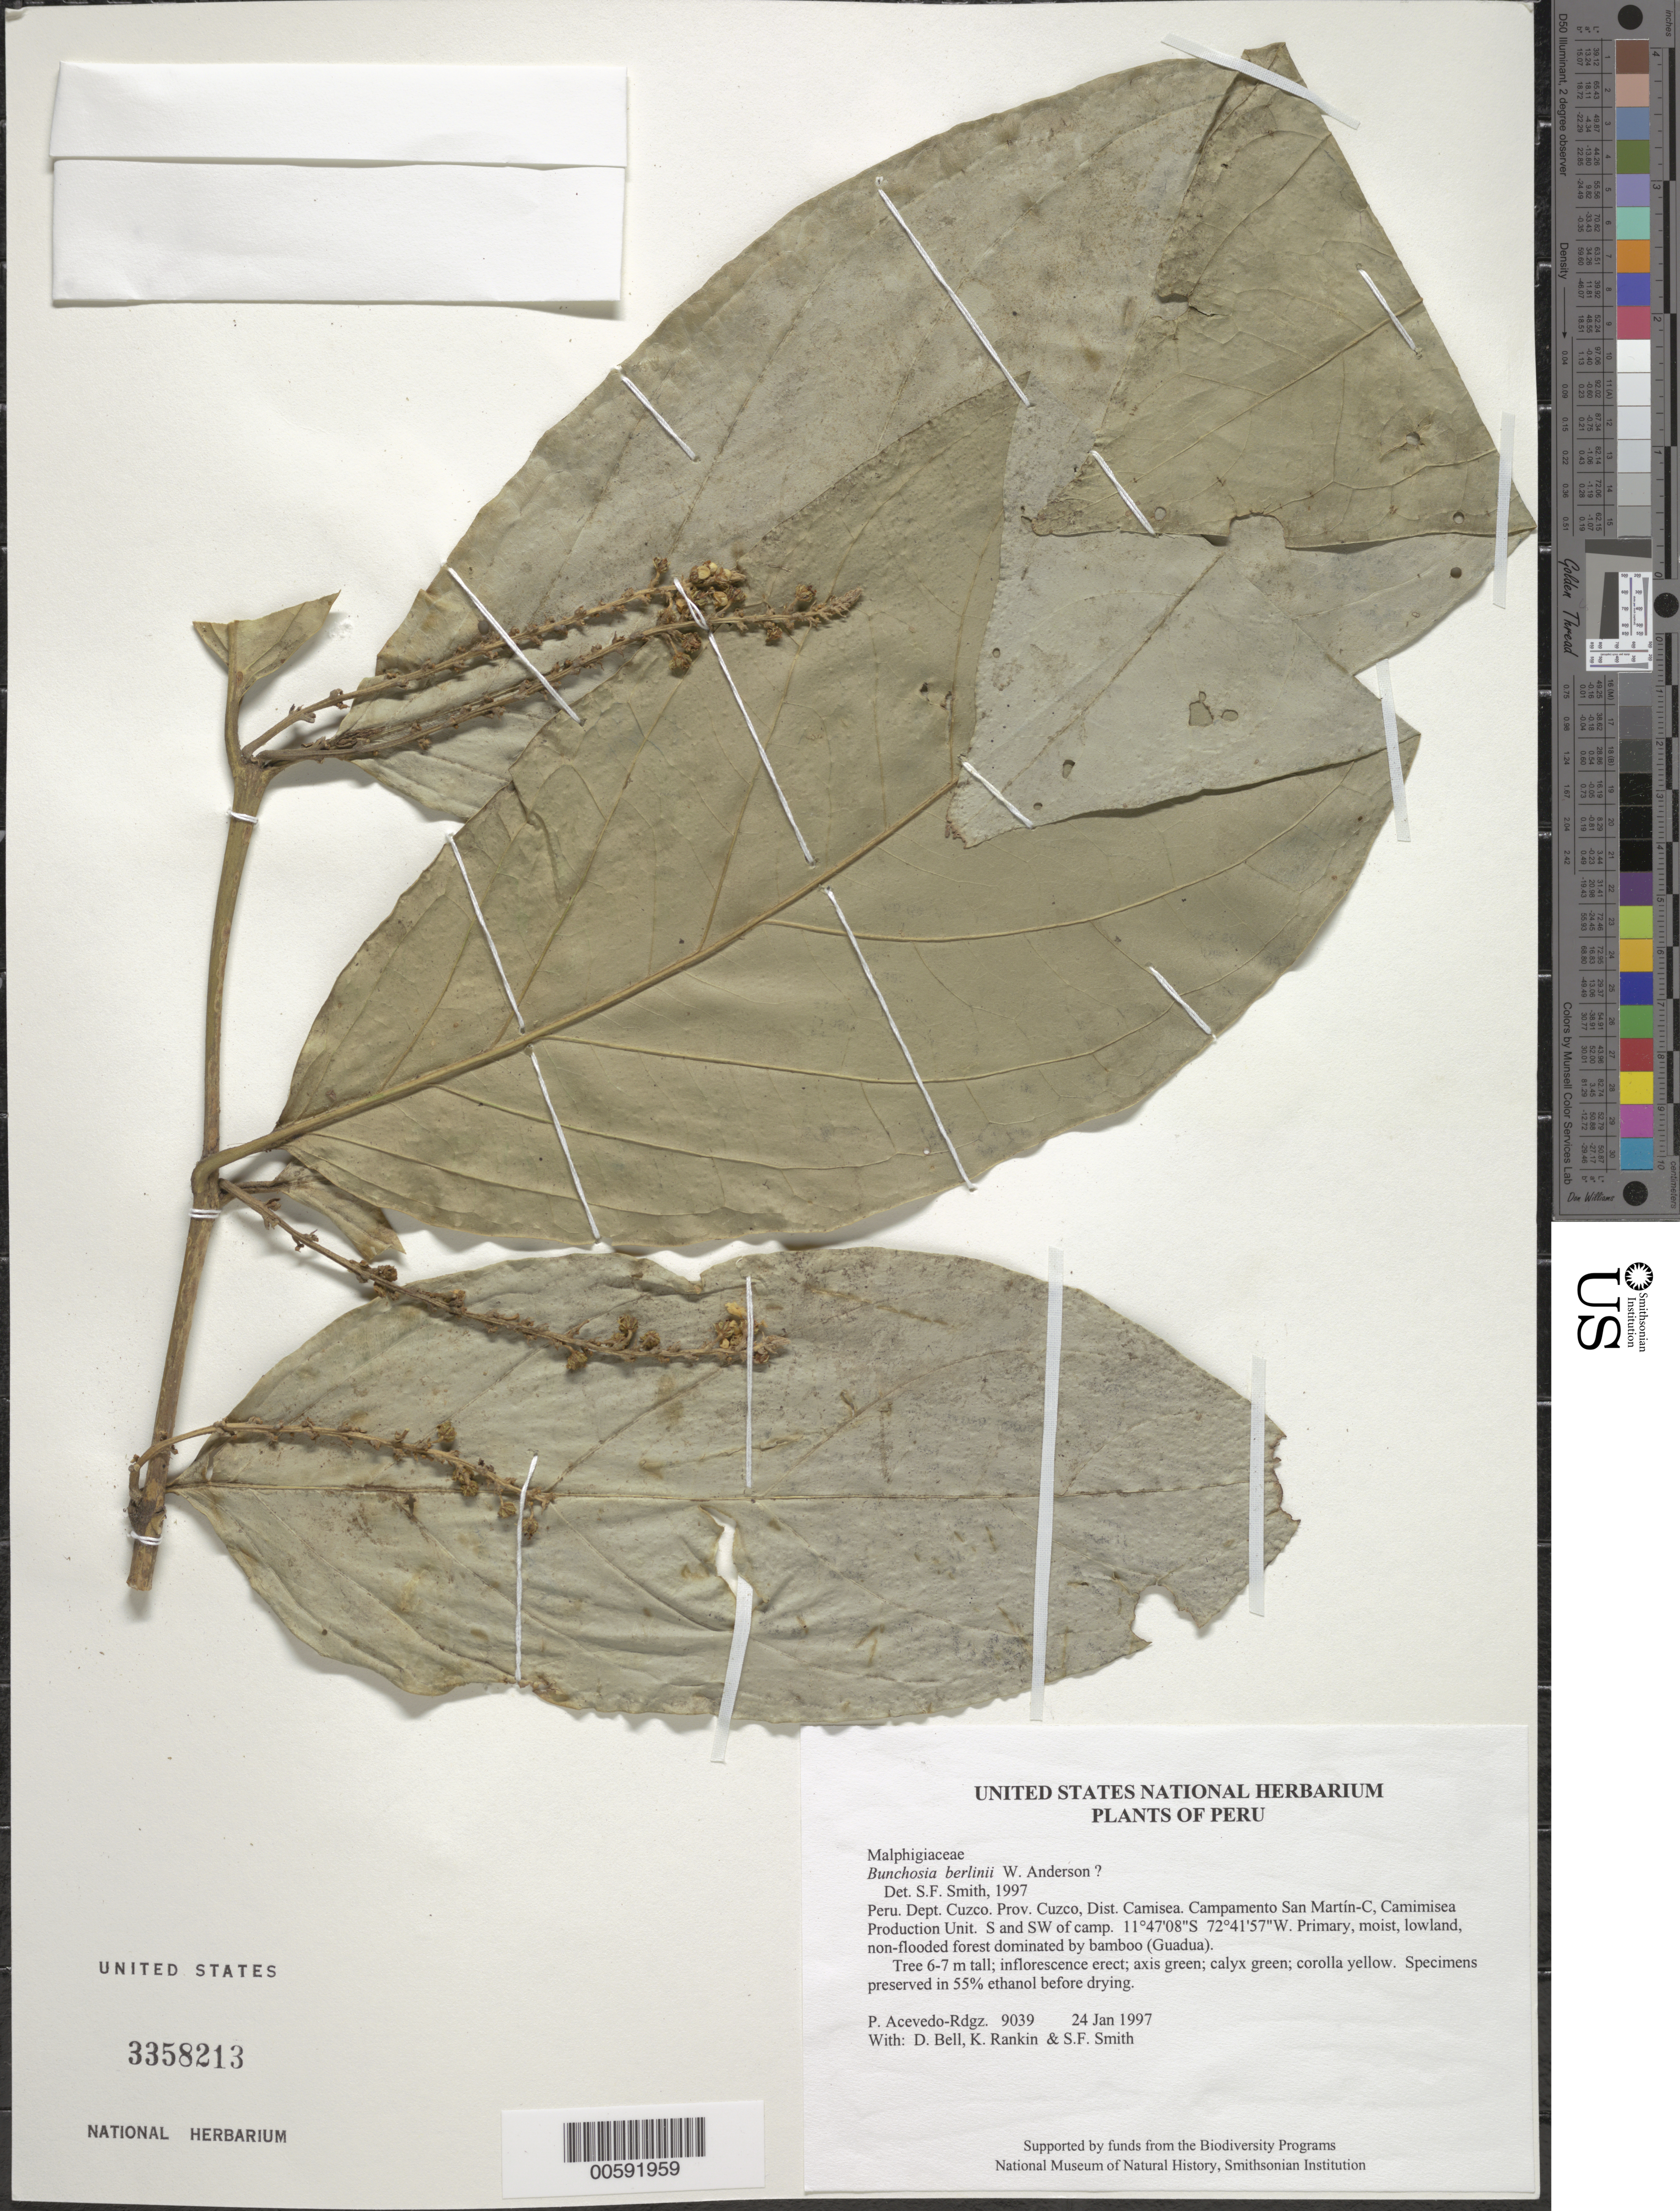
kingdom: Plantae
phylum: Tracheophyta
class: Magnoliopsida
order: Malpighiales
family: Malpighiaceae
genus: Bunchosia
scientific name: Bunchosia berlinii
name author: W.R. Anderson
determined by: Smith, Stephen F., (US), NMNH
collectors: P. Acevedo-Rodr., D. A. Bell, K. B. Rankin & S.F. Smith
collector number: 9039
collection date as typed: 24 Jan 1997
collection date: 1997-01-24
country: Peru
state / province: Cusco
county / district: Cusco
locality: Districto Camisea, Campamento San Martín-C, Camimisea Production Unit. S and SW of camp.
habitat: Primary, moist, lowland, non-flooded forest dominated by bamboo (Guadua).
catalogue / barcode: US 3358213